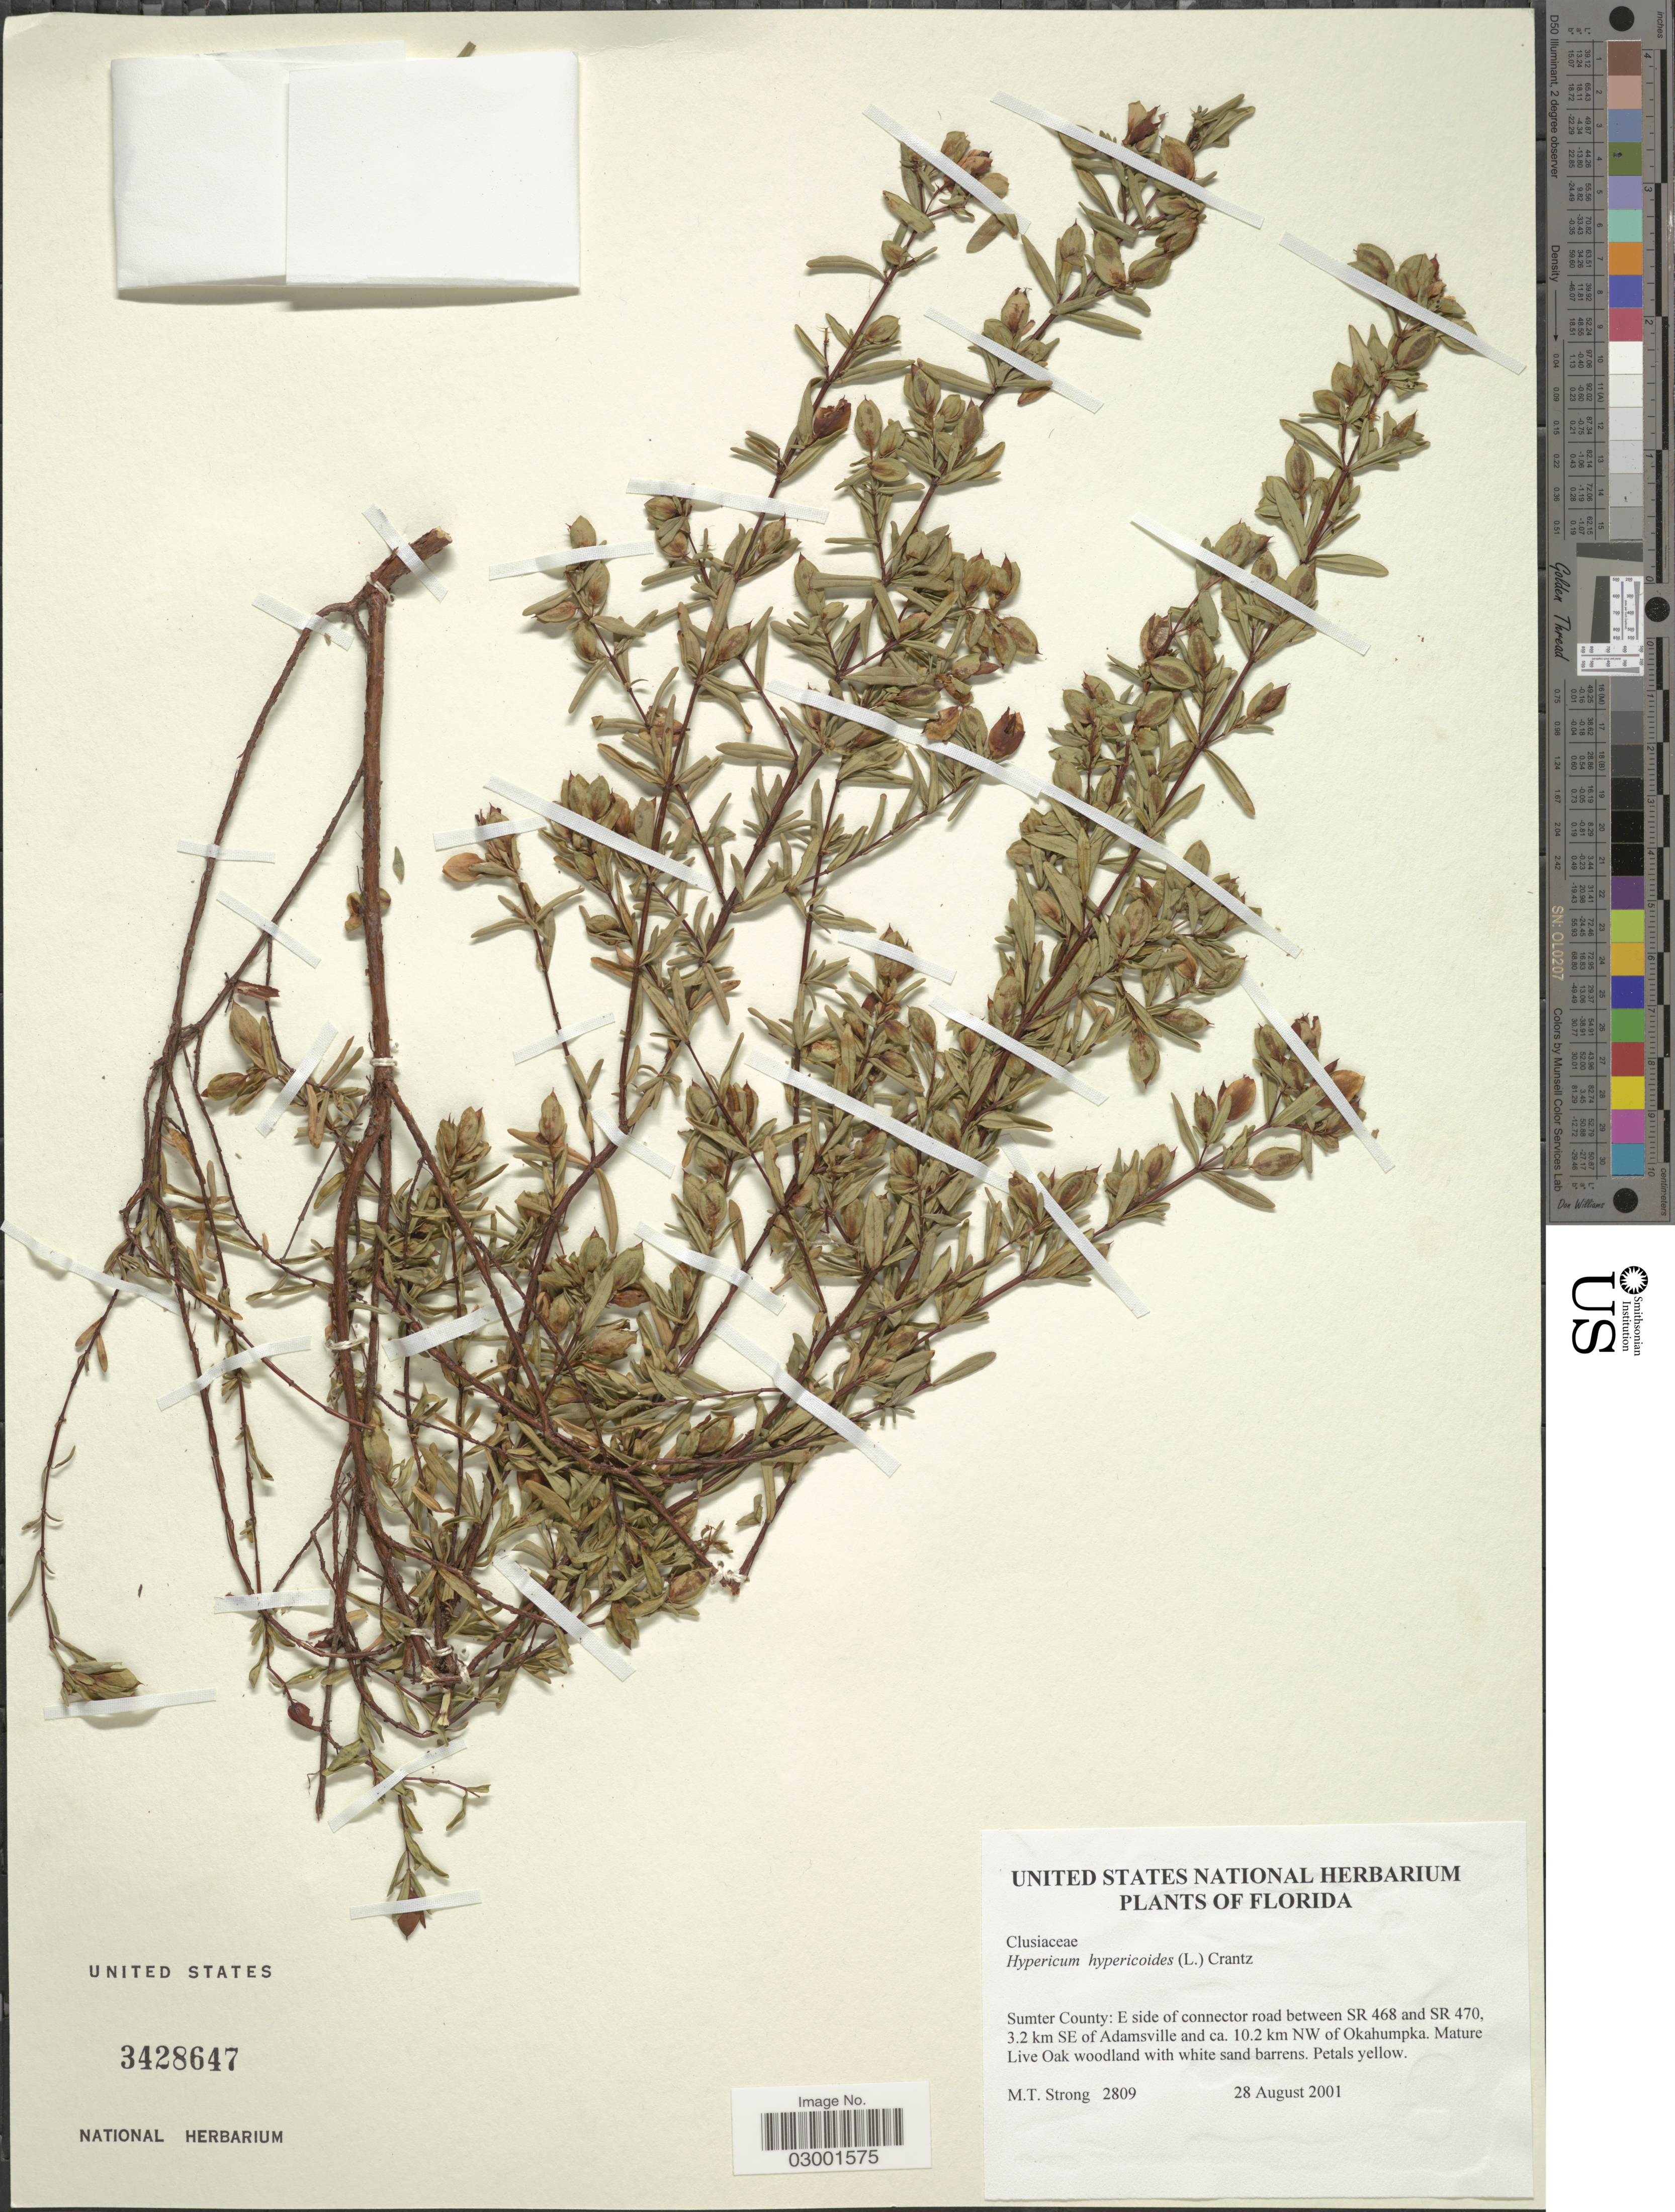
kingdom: Plantae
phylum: Tracheophyta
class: Magnoliopsida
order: Malpighiales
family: Hypericaceae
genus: Hypericum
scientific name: Hypericum hypericoides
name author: (L.) Crantz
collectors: M. T. Strong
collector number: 2809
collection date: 2001-08-28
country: United States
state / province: Florida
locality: Sumter County: E side of connector road between SR 468 and SR 470, 3.2 km SE of Adamsville and ca. 10.2 km NW of Okahumpka.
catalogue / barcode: US 3428647